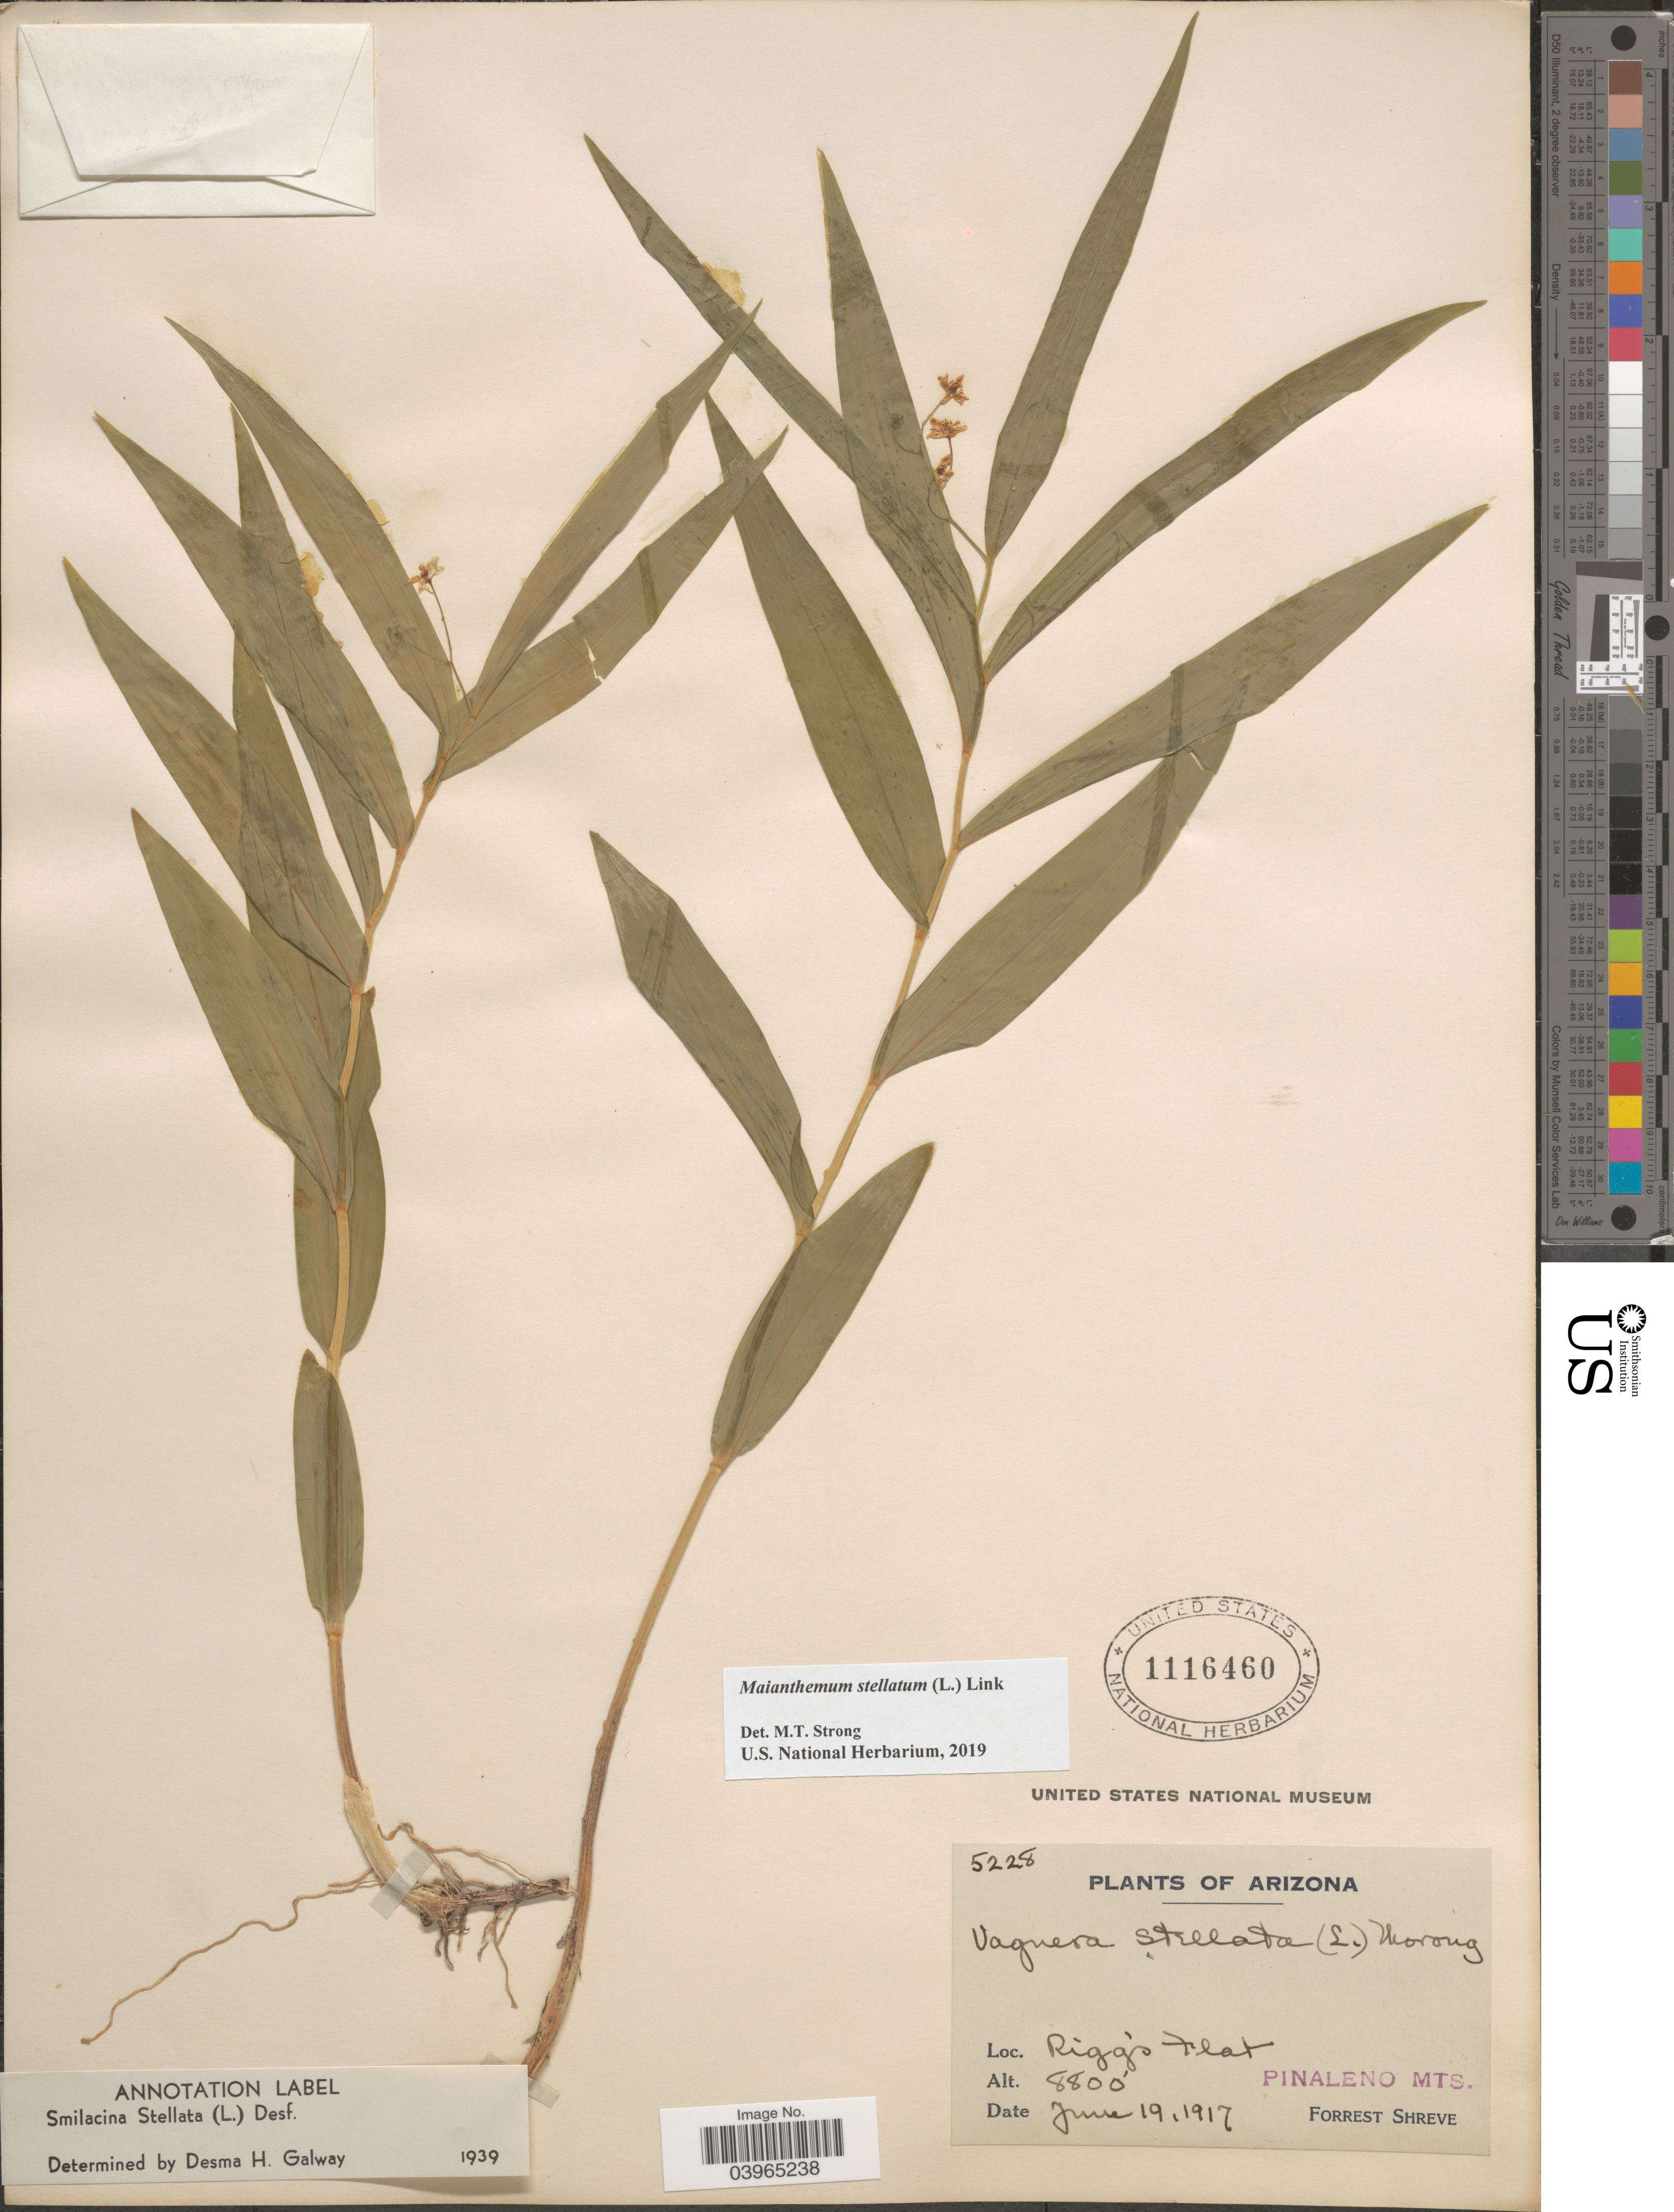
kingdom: Plantae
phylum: Tracheophyta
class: Liliopsida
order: Asparagales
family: Asparagaceae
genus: Maianthemum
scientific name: Maianthemum stellatum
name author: (L.) Link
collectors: F. Shreve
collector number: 5228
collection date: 1917-06-19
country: United States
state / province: Arizona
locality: Rigg's Flat. Pinaleno Mts.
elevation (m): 2682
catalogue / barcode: US 1116460